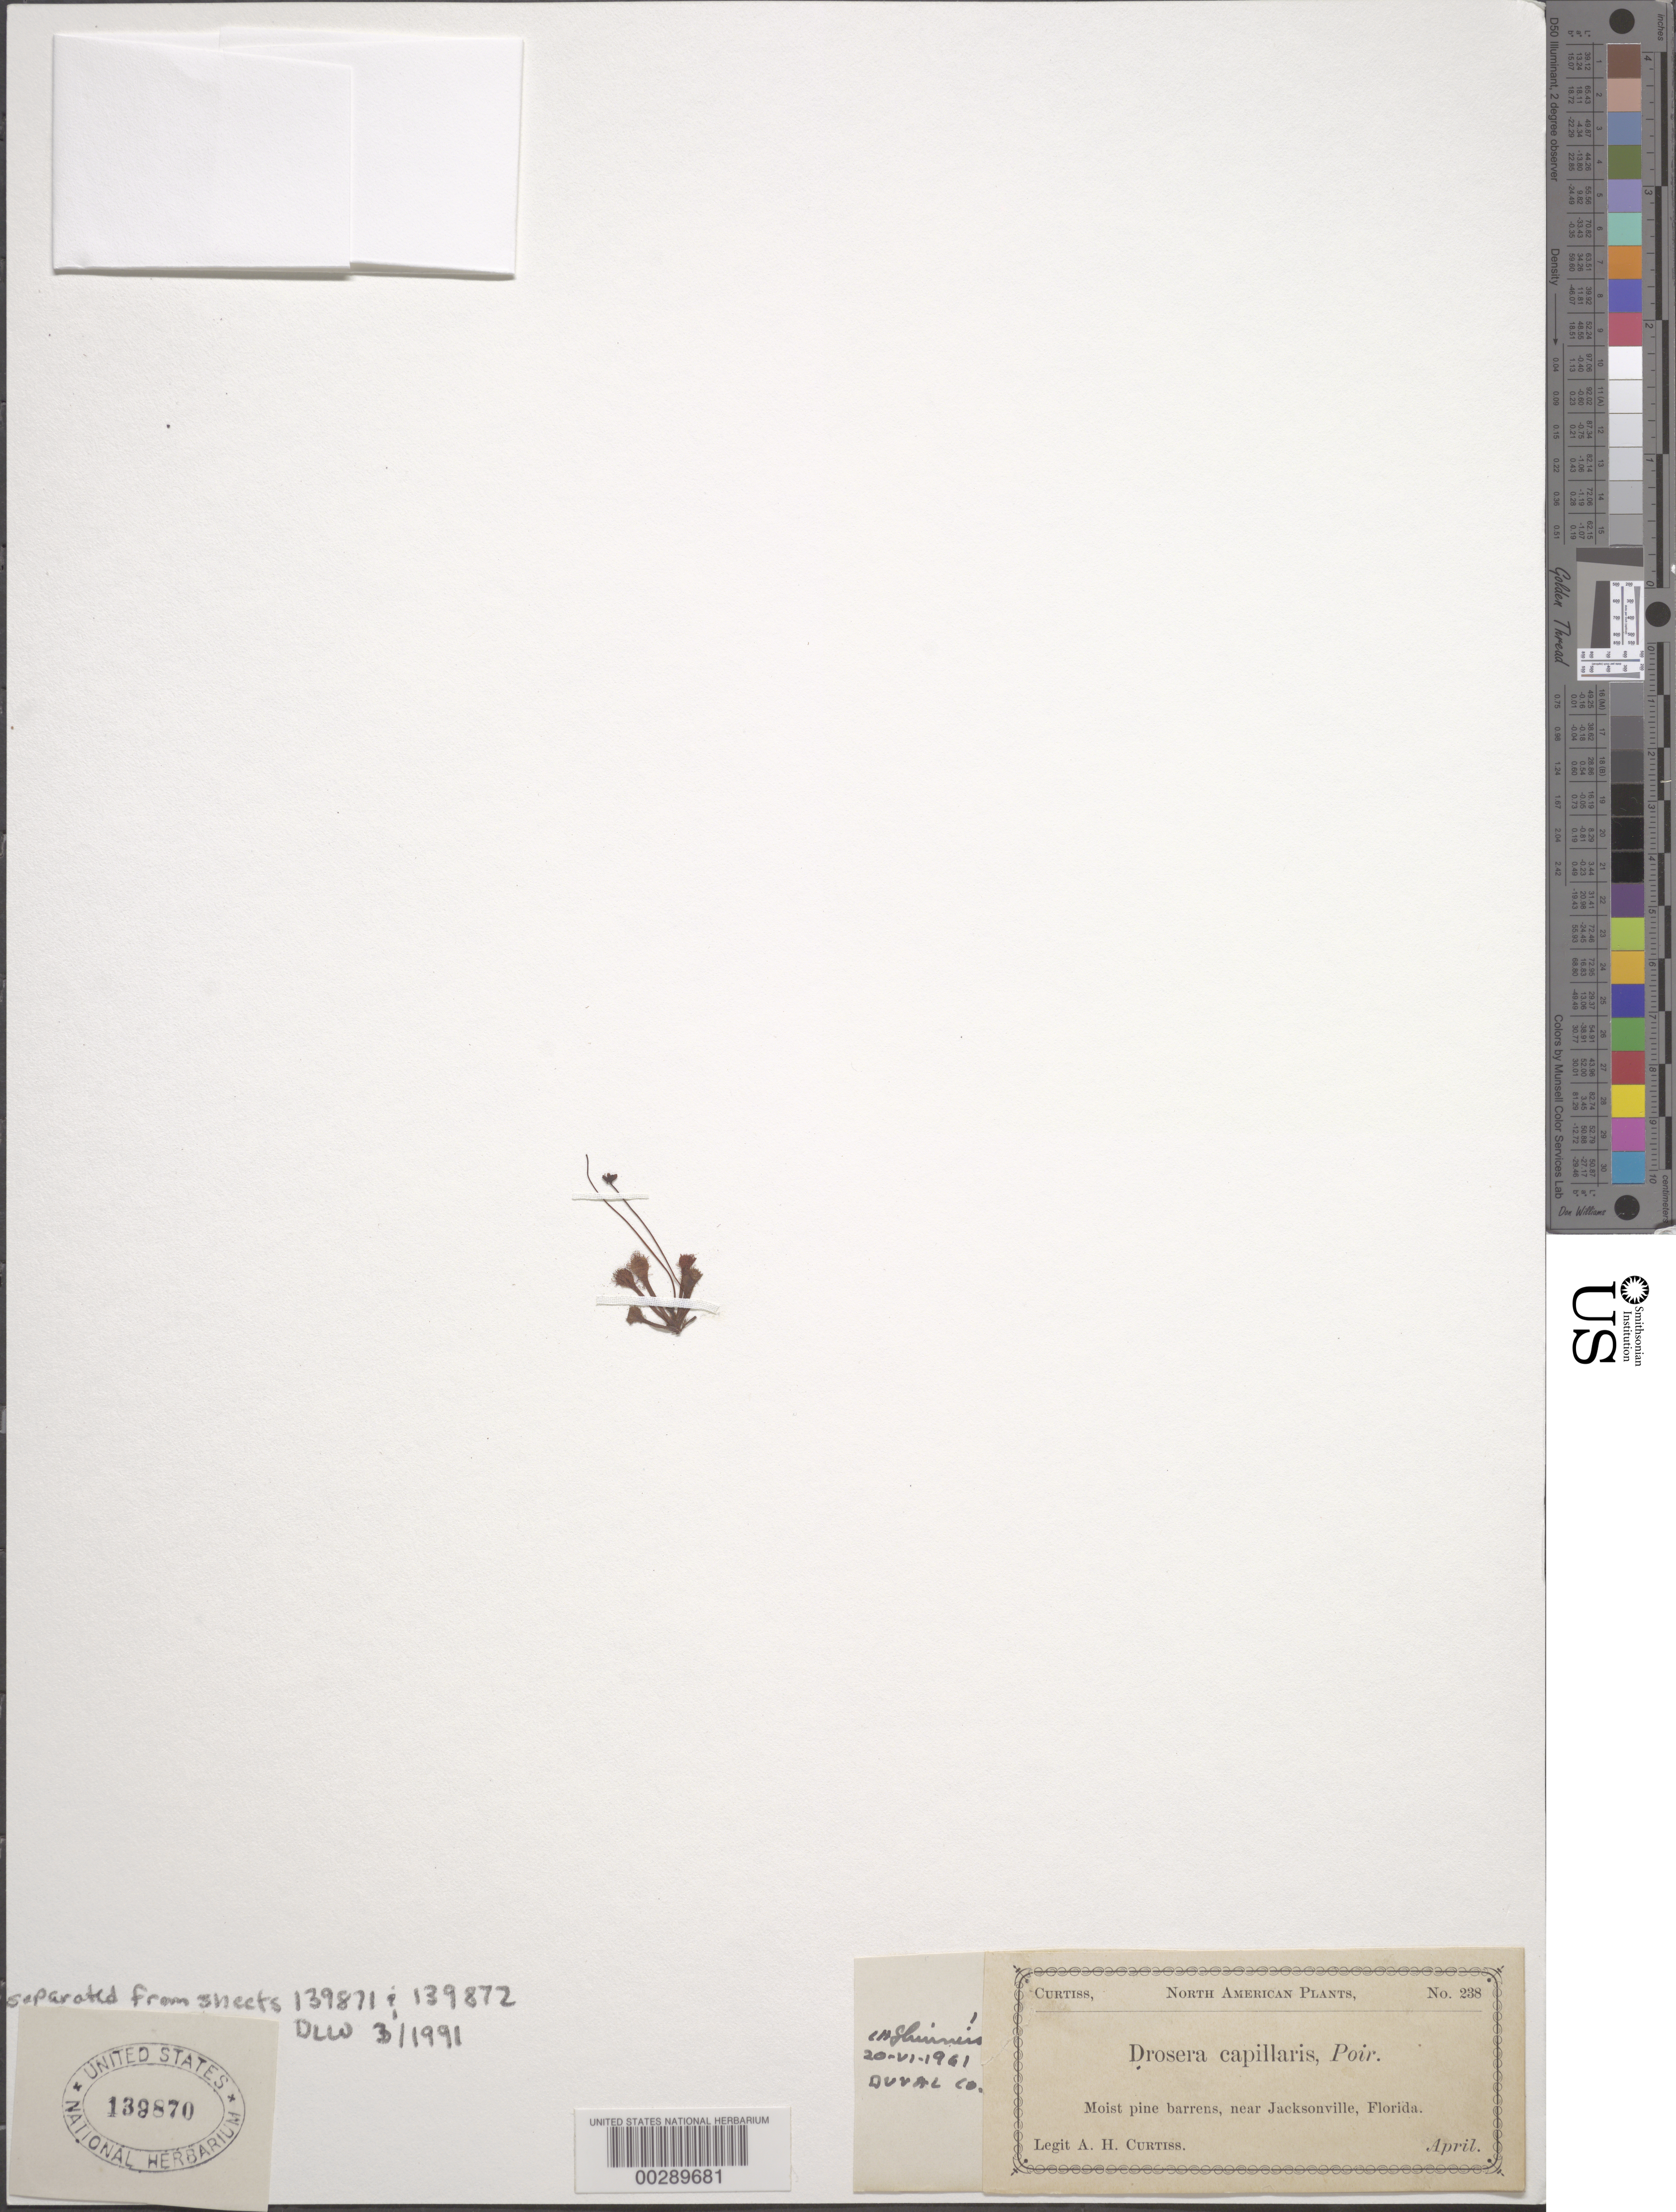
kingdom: Plantae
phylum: Tracheophyta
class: Magnoliopsida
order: Caryophyllales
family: Droseraceae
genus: Drosera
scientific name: Drosera capillaris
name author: Poir.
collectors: A. H. Curtiss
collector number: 238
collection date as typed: Apr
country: United States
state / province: Florida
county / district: Duval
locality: Near jacksonville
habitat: Moist pine-barrens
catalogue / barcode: US 139870